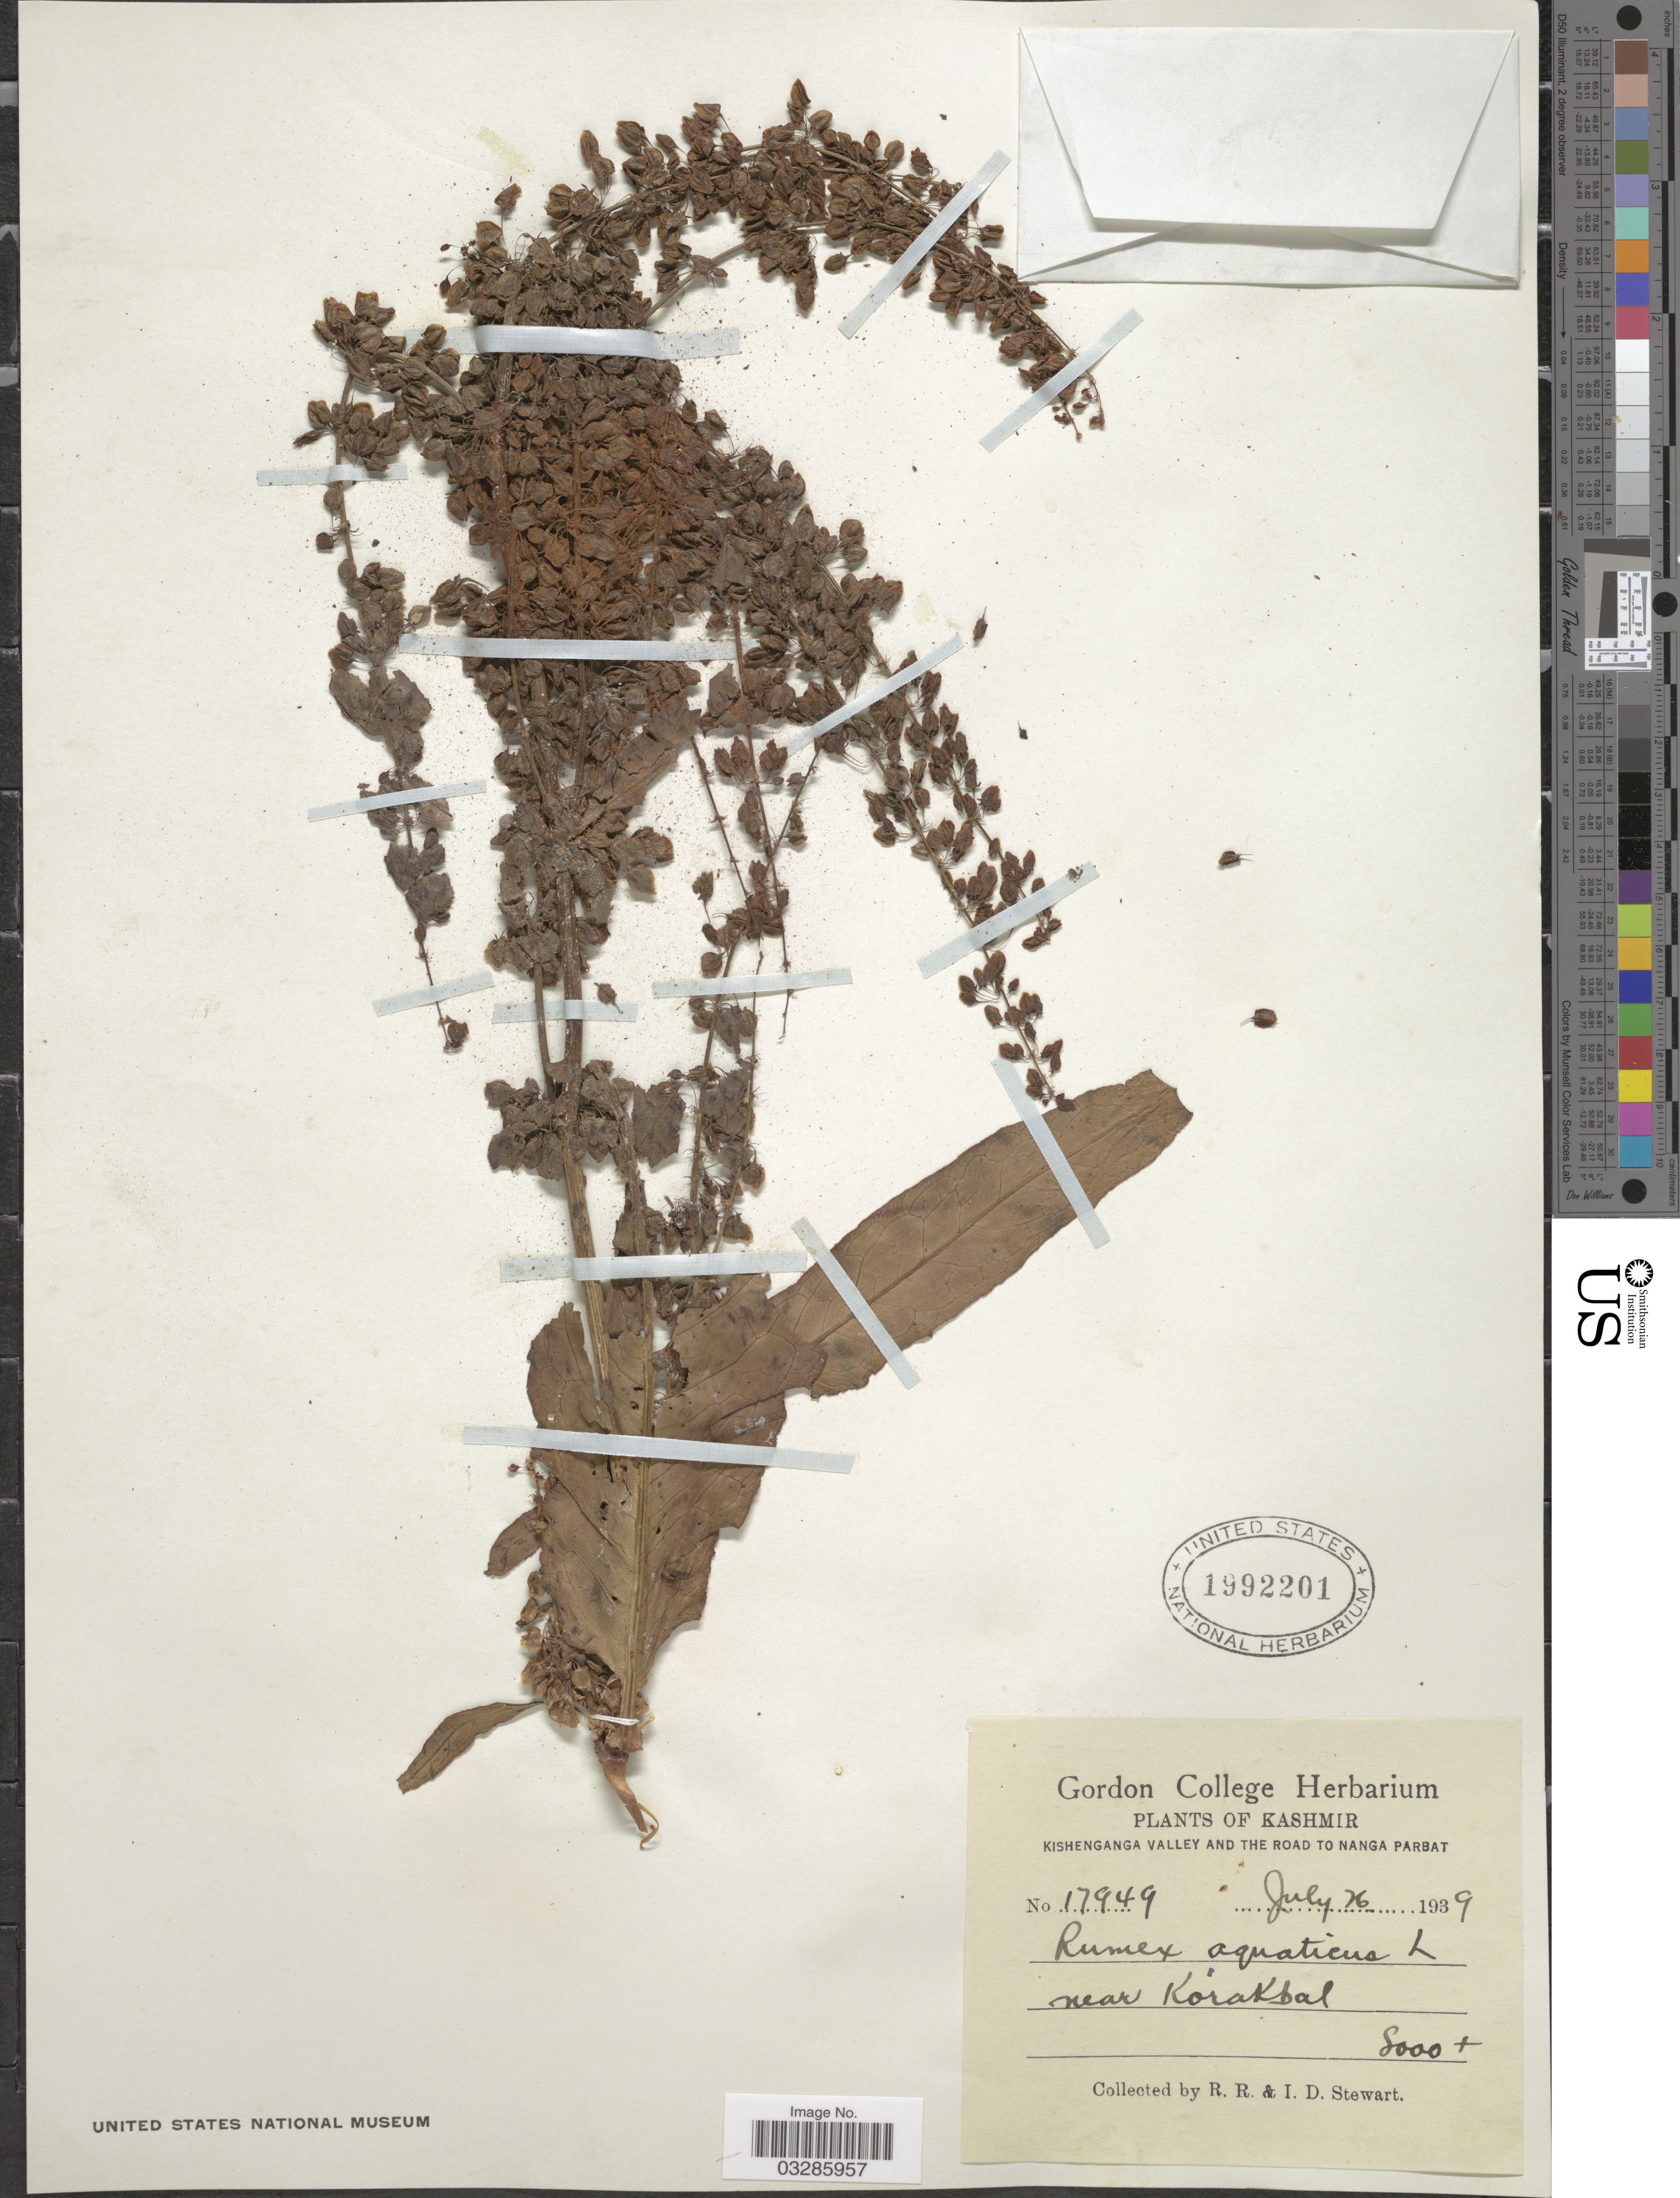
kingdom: Plantae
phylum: Tracheophyta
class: Magnoliopsida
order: Caryophyllales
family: Polygonaceae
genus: Rumex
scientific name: Rumex aquaticus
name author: L.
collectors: R. Stewart & I. Stewart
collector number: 17949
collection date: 1939-07-26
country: India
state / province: Jammu and Kashmir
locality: Kashmir, near Korakbal.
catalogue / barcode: US 1992201